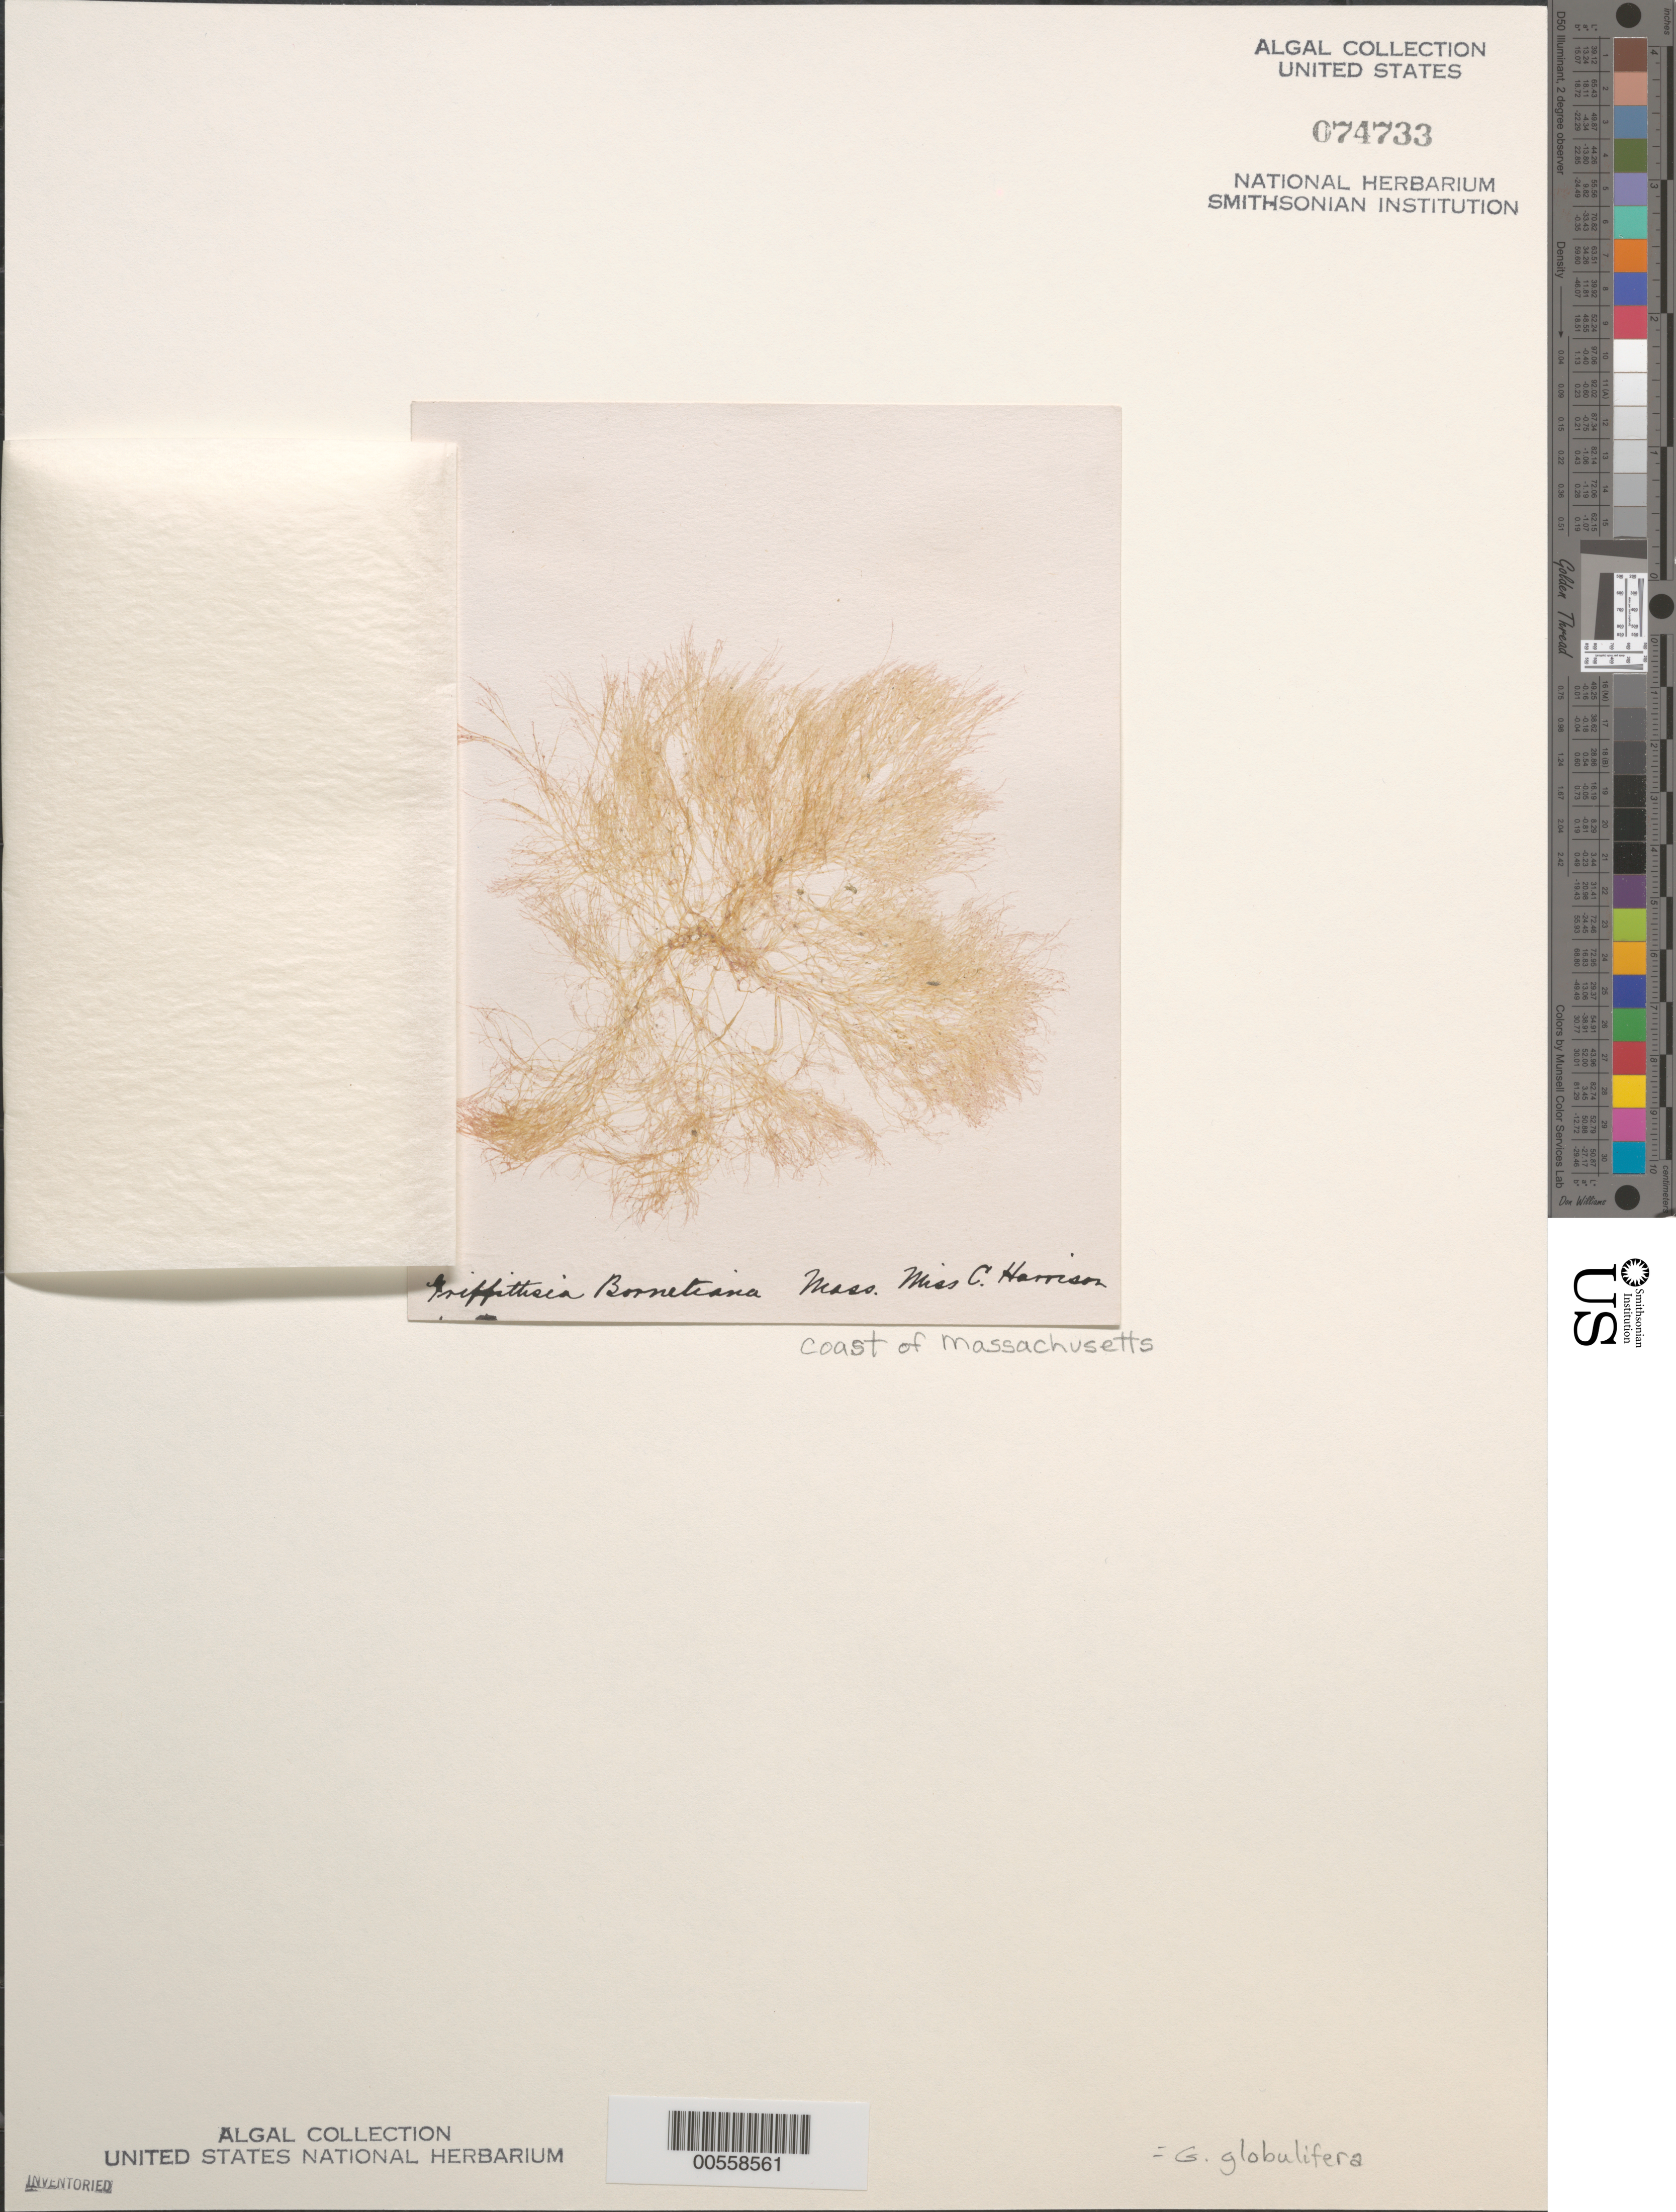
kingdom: Plantae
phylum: Rhodophyta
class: Florideophyceae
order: Ceramiales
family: Wrangeliaceae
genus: Griffithsia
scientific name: Griffithsia globulifera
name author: Harv. ex Kütz.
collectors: C. Harrison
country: United States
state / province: Massachusetts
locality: Coast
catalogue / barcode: US 74733